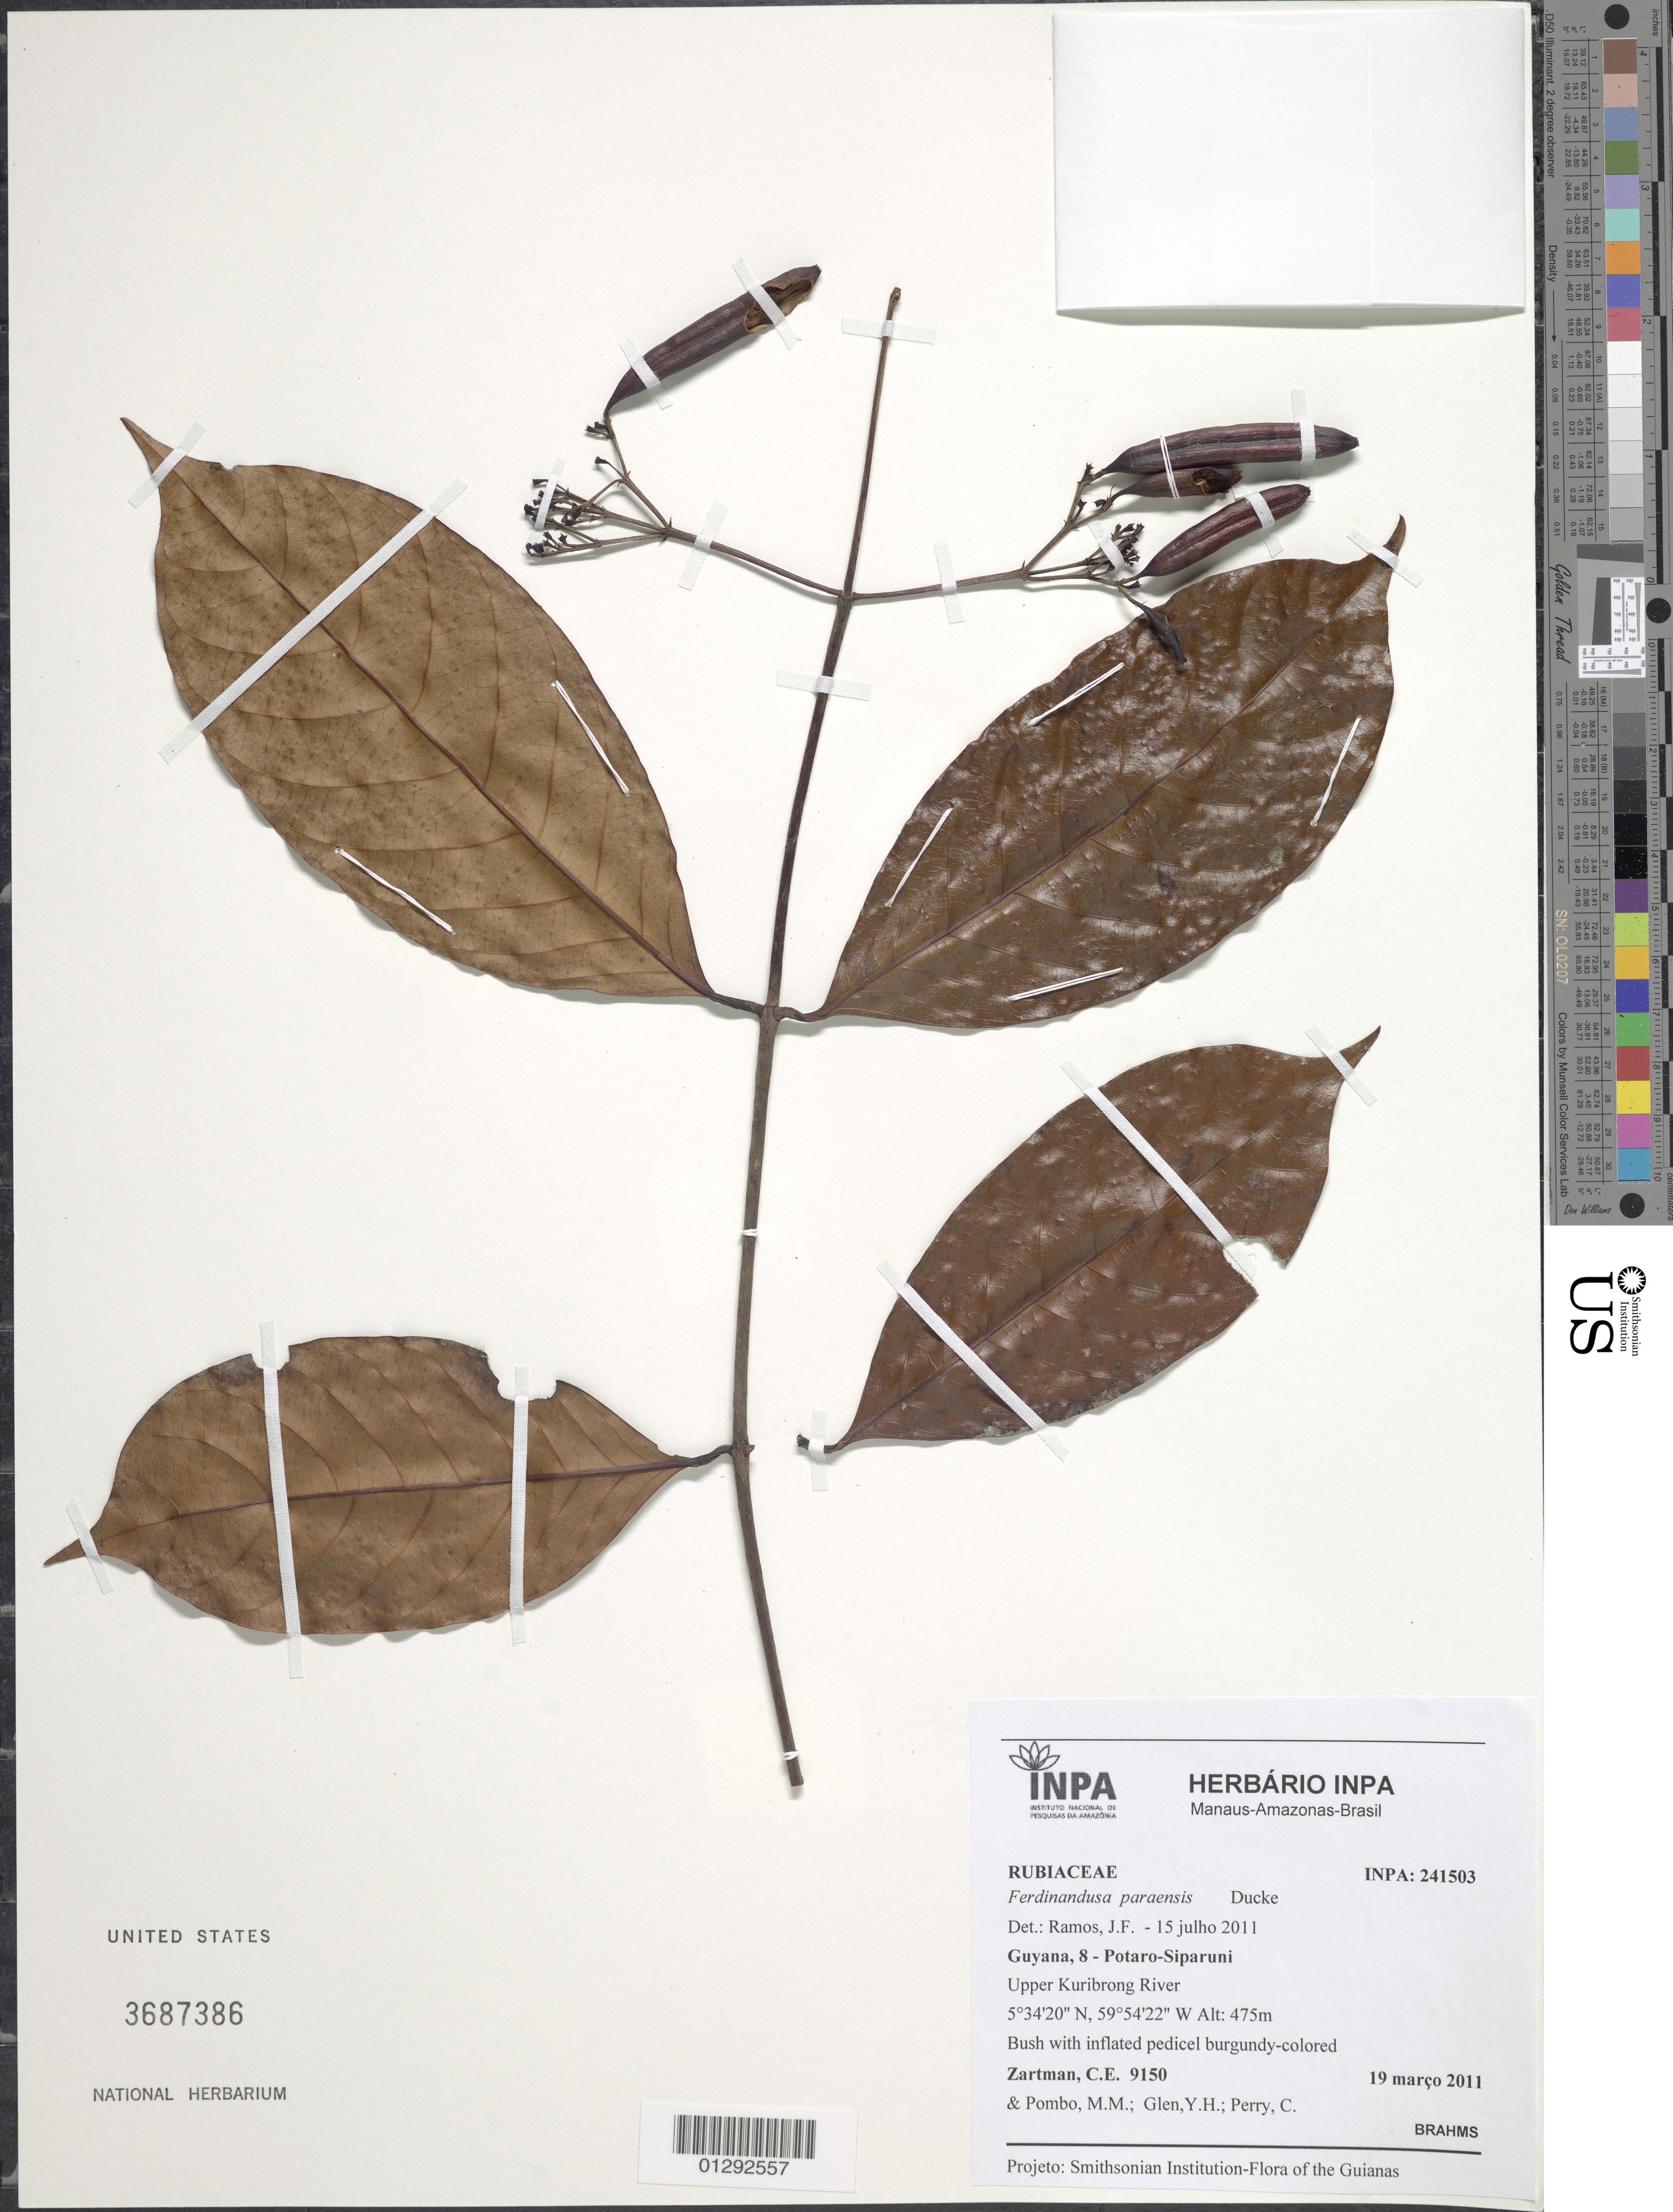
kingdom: Plantae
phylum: Tracheophyta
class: Magnoliopsida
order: Gentianales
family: Rubiaceae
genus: Ferdinandusa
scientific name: Ferdinandusa paraensis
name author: Ducke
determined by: Ramos, J. F.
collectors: C. Zartman, M. Pombo, Y. Glen & C. Perry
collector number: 9150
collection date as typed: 19 Mar 2011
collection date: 2011-03-19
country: Guyana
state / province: Potaro-Siparuni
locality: Upper Kuribrong River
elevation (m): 475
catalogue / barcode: US 3687386